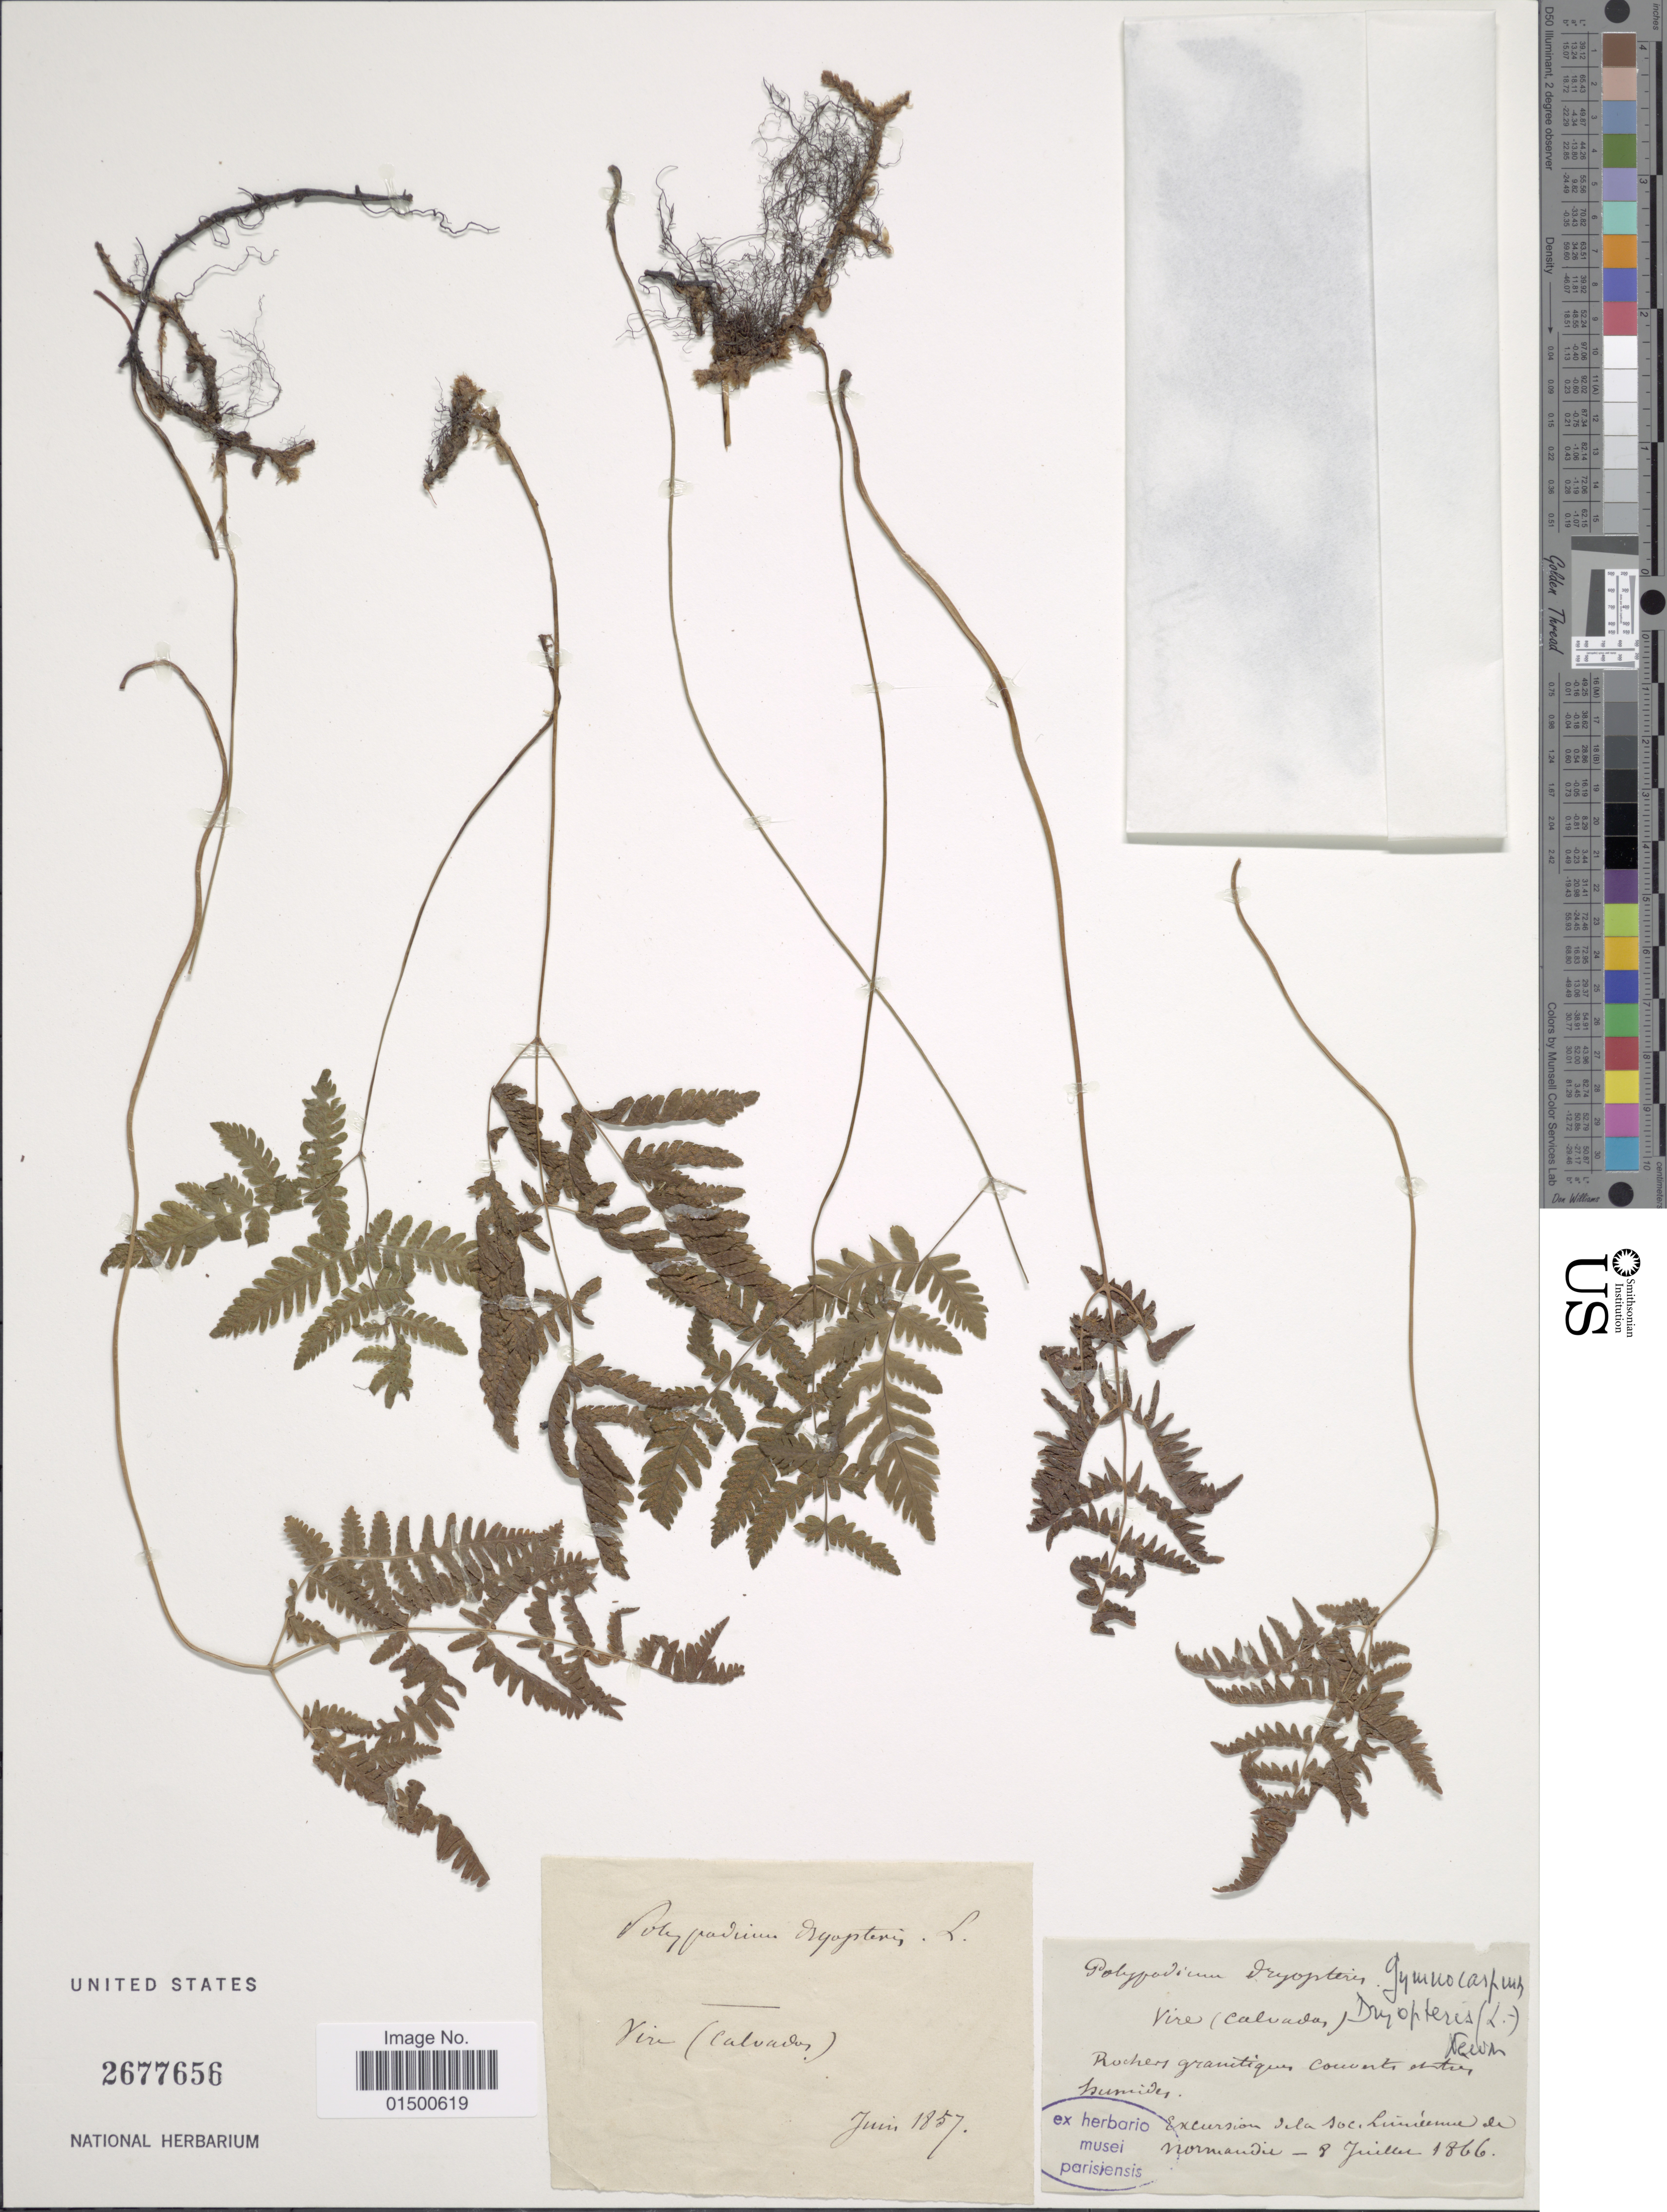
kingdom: Plantae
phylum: Tracheophyta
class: Polypodiopsida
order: Polypodiales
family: Cystopteridaceae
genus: Gymnocarpium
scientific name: Gymnocarpium disjunctum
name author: (Rupr.) Ching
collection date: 1866-07-08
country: France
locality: Normandie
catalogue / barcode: US 2677656